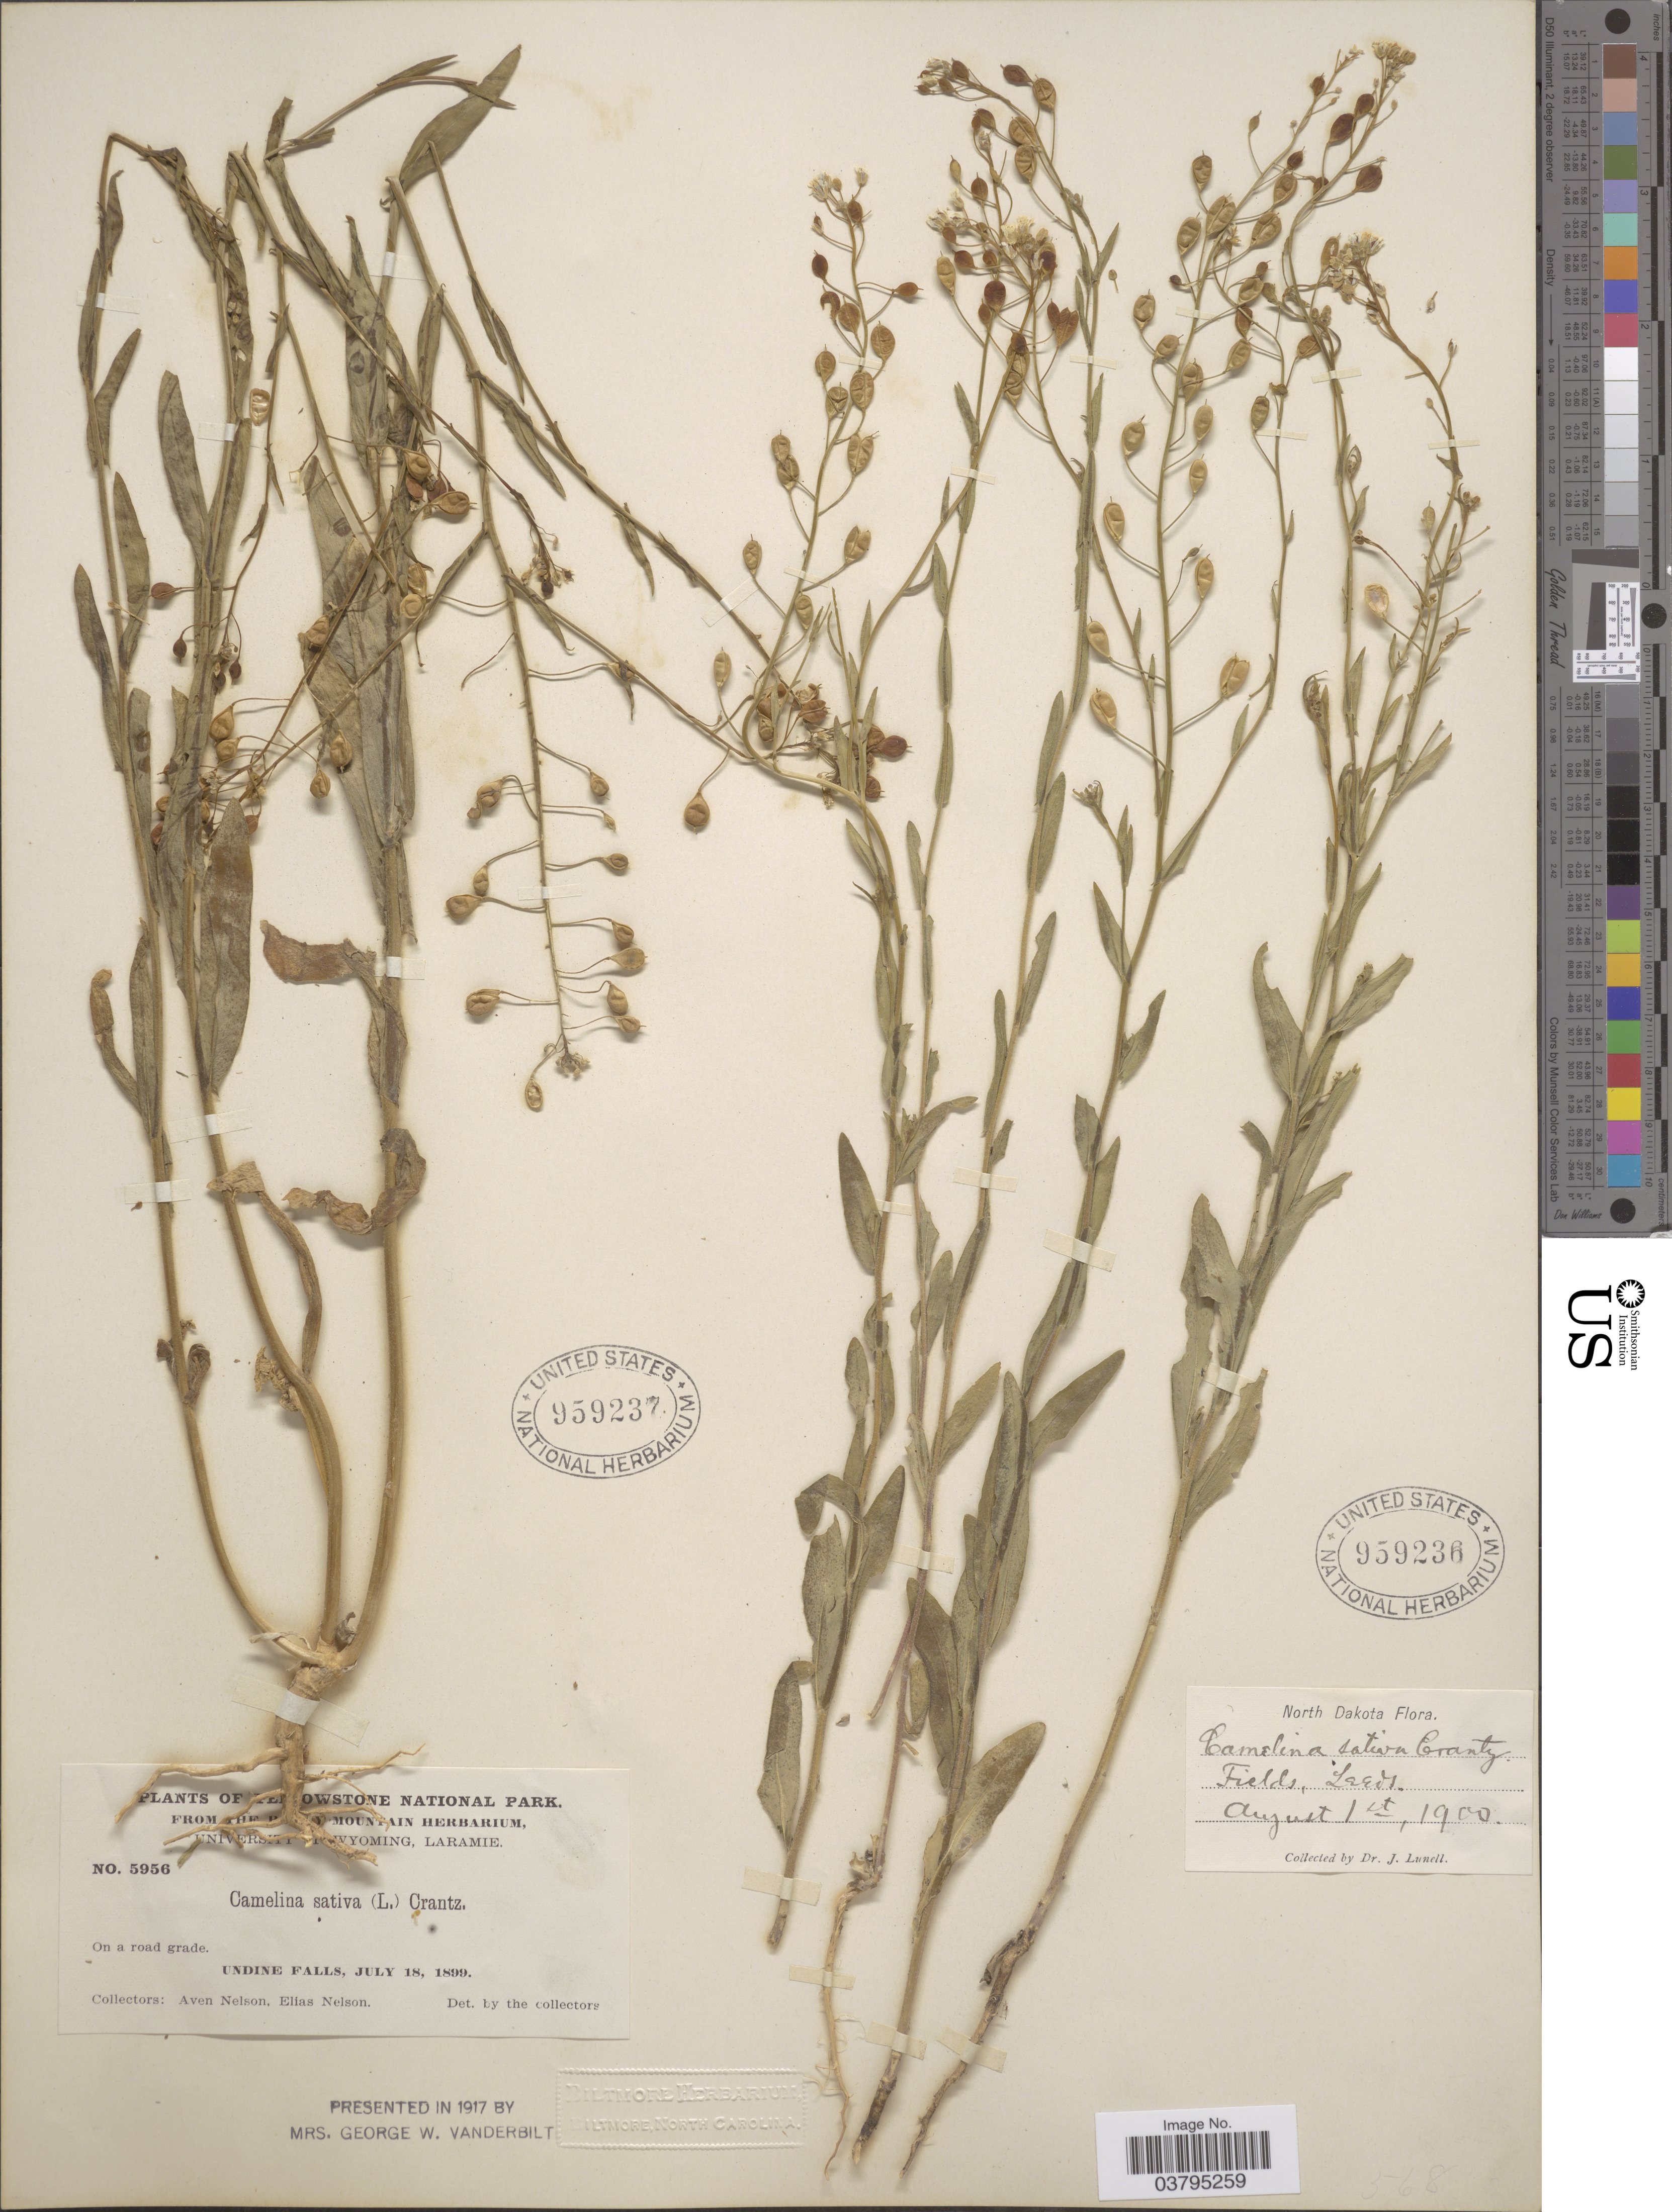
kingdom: Plantae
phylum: Tracheophyta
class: Magnoliopsida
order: Brassicales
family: Brassicaceae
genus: Camelina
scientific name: Camelina sativa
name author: (L.) Crantz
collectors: J. Lunell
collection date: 1900-08-01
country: United States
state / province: North Dakota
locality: Fields, Leeds.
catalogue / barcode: US 959236-2